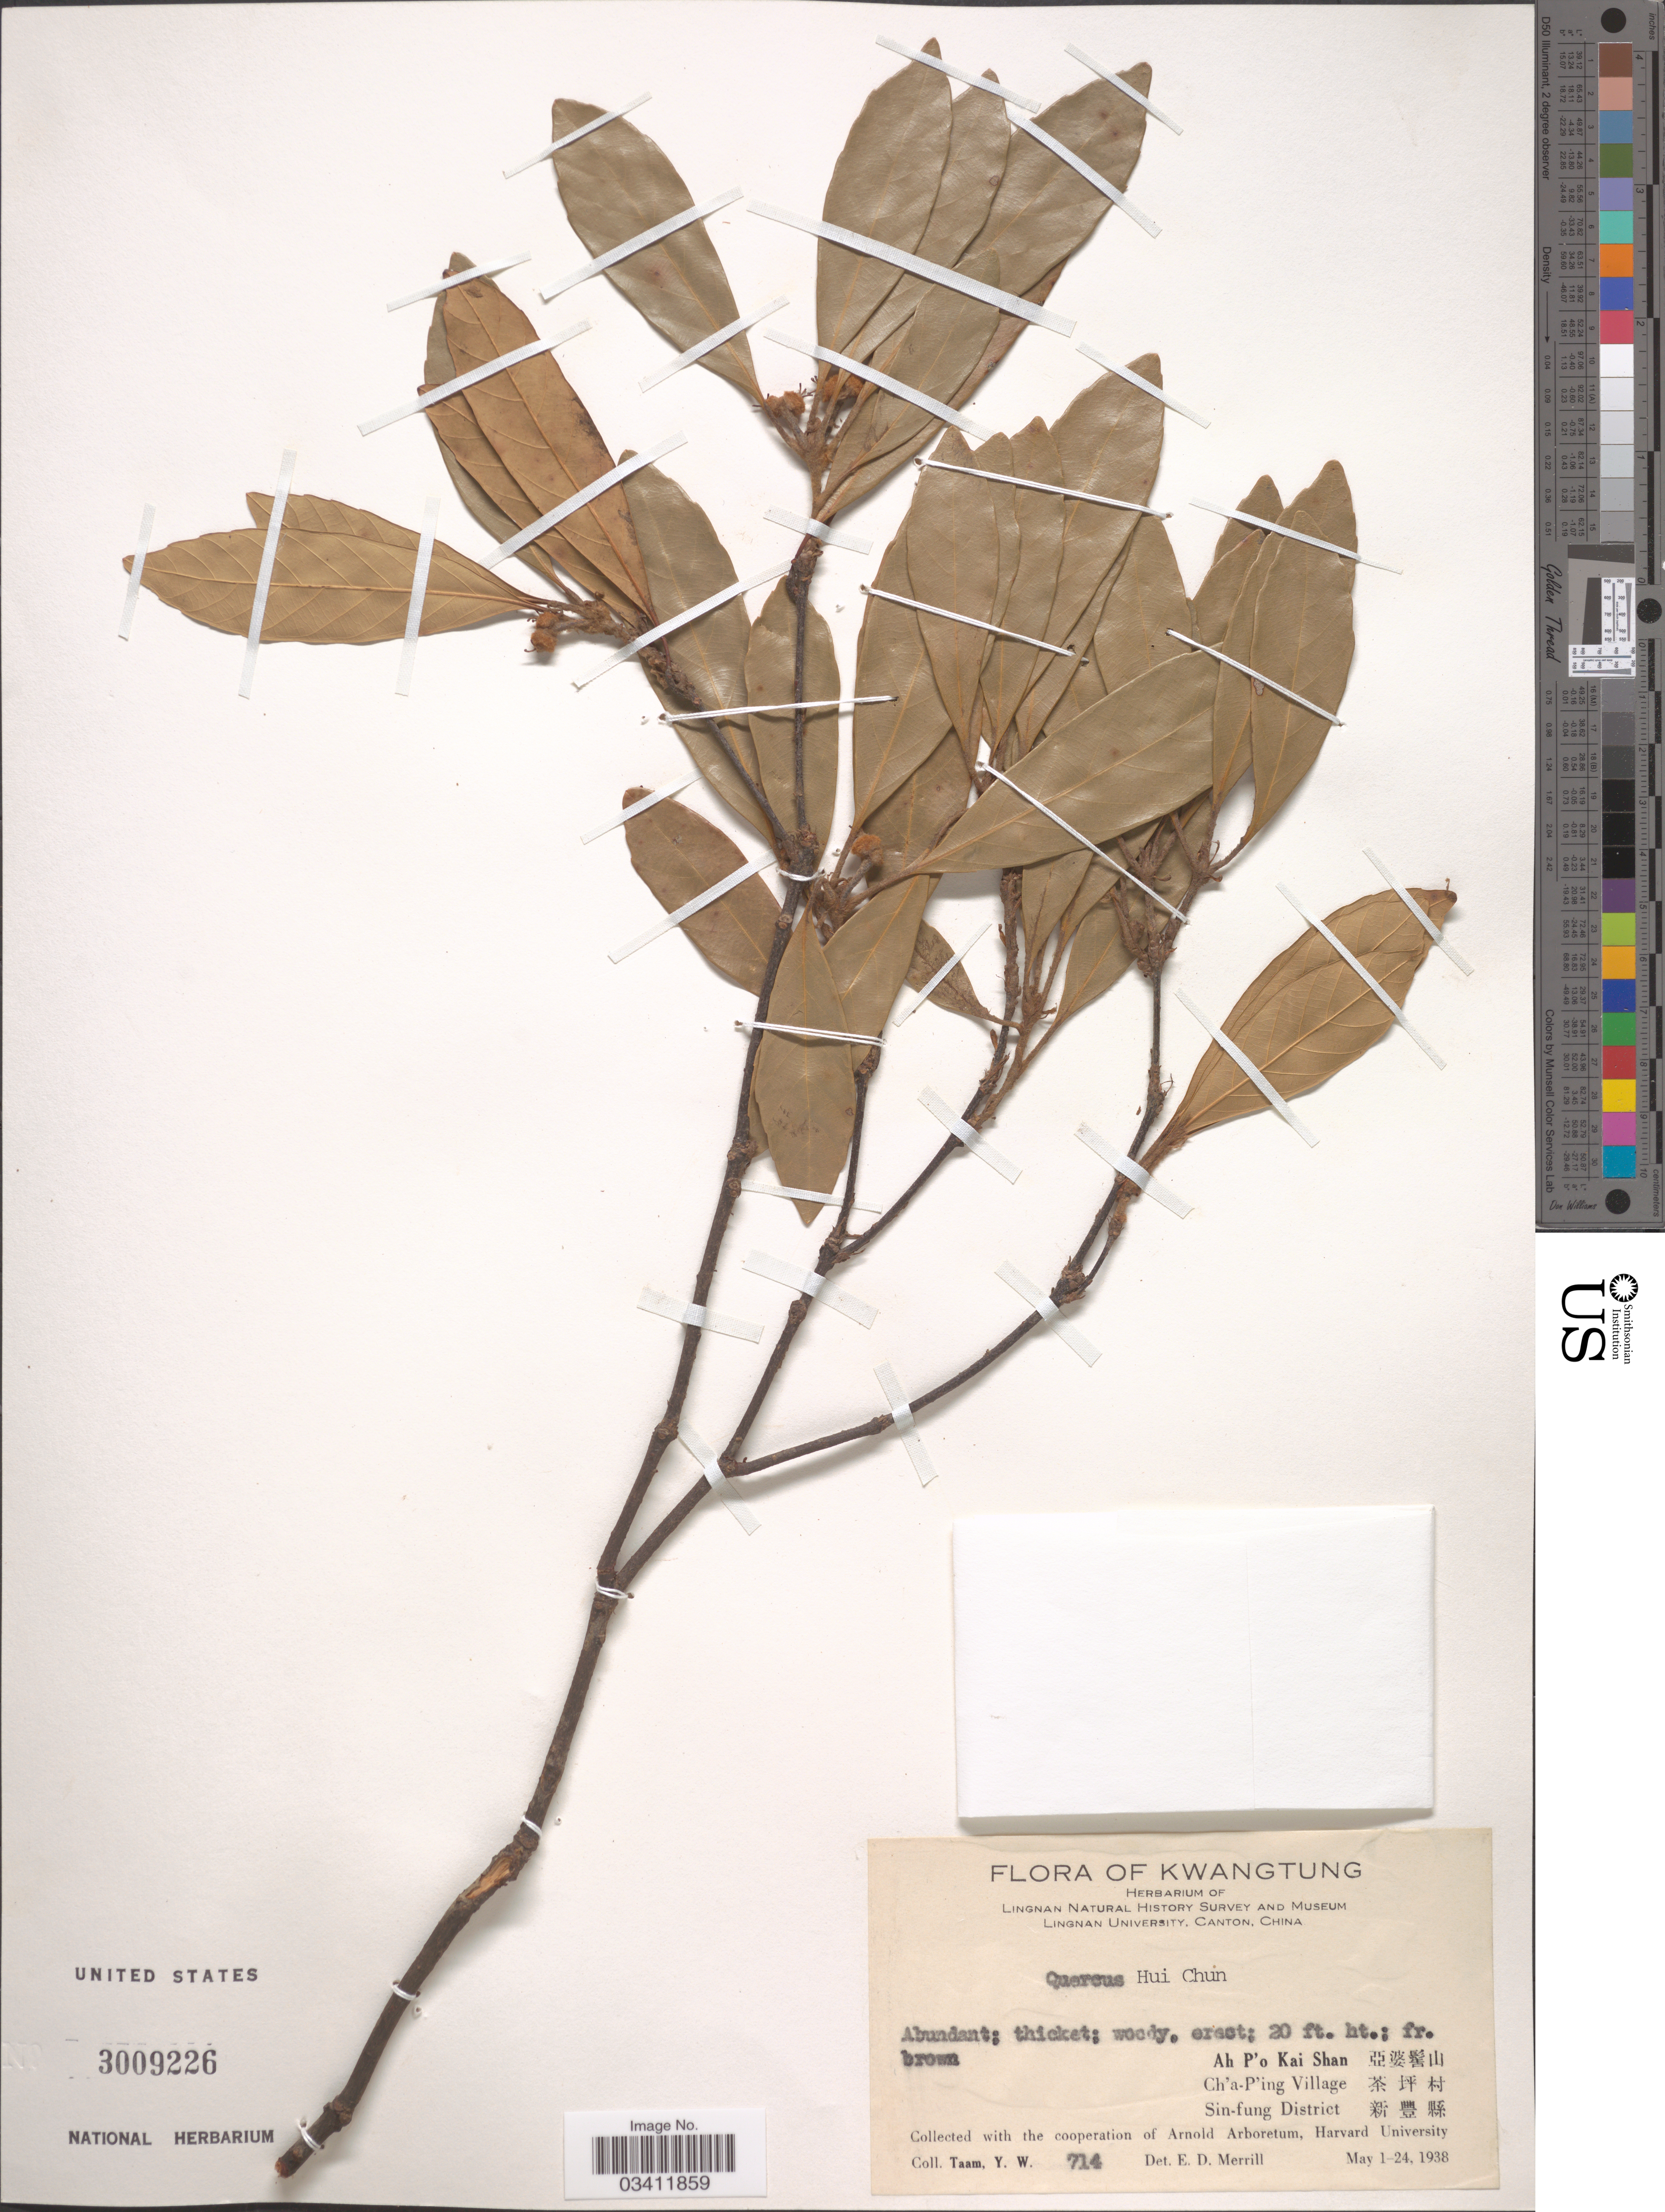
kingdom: Plantae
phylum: Tracheophyta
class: Magnoliopsida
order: Fagales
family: Fagaceae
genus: Quercus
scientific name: Quercus hui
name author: Chun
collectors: Y. W. Taam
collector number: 714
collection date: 1938-05-01/1938-05-24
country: China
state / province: Guangdong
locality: Kwatung.Ah P'o Kai Shan Ch'a-P'ing Village Sin-fung District .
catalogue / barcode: US 3009226